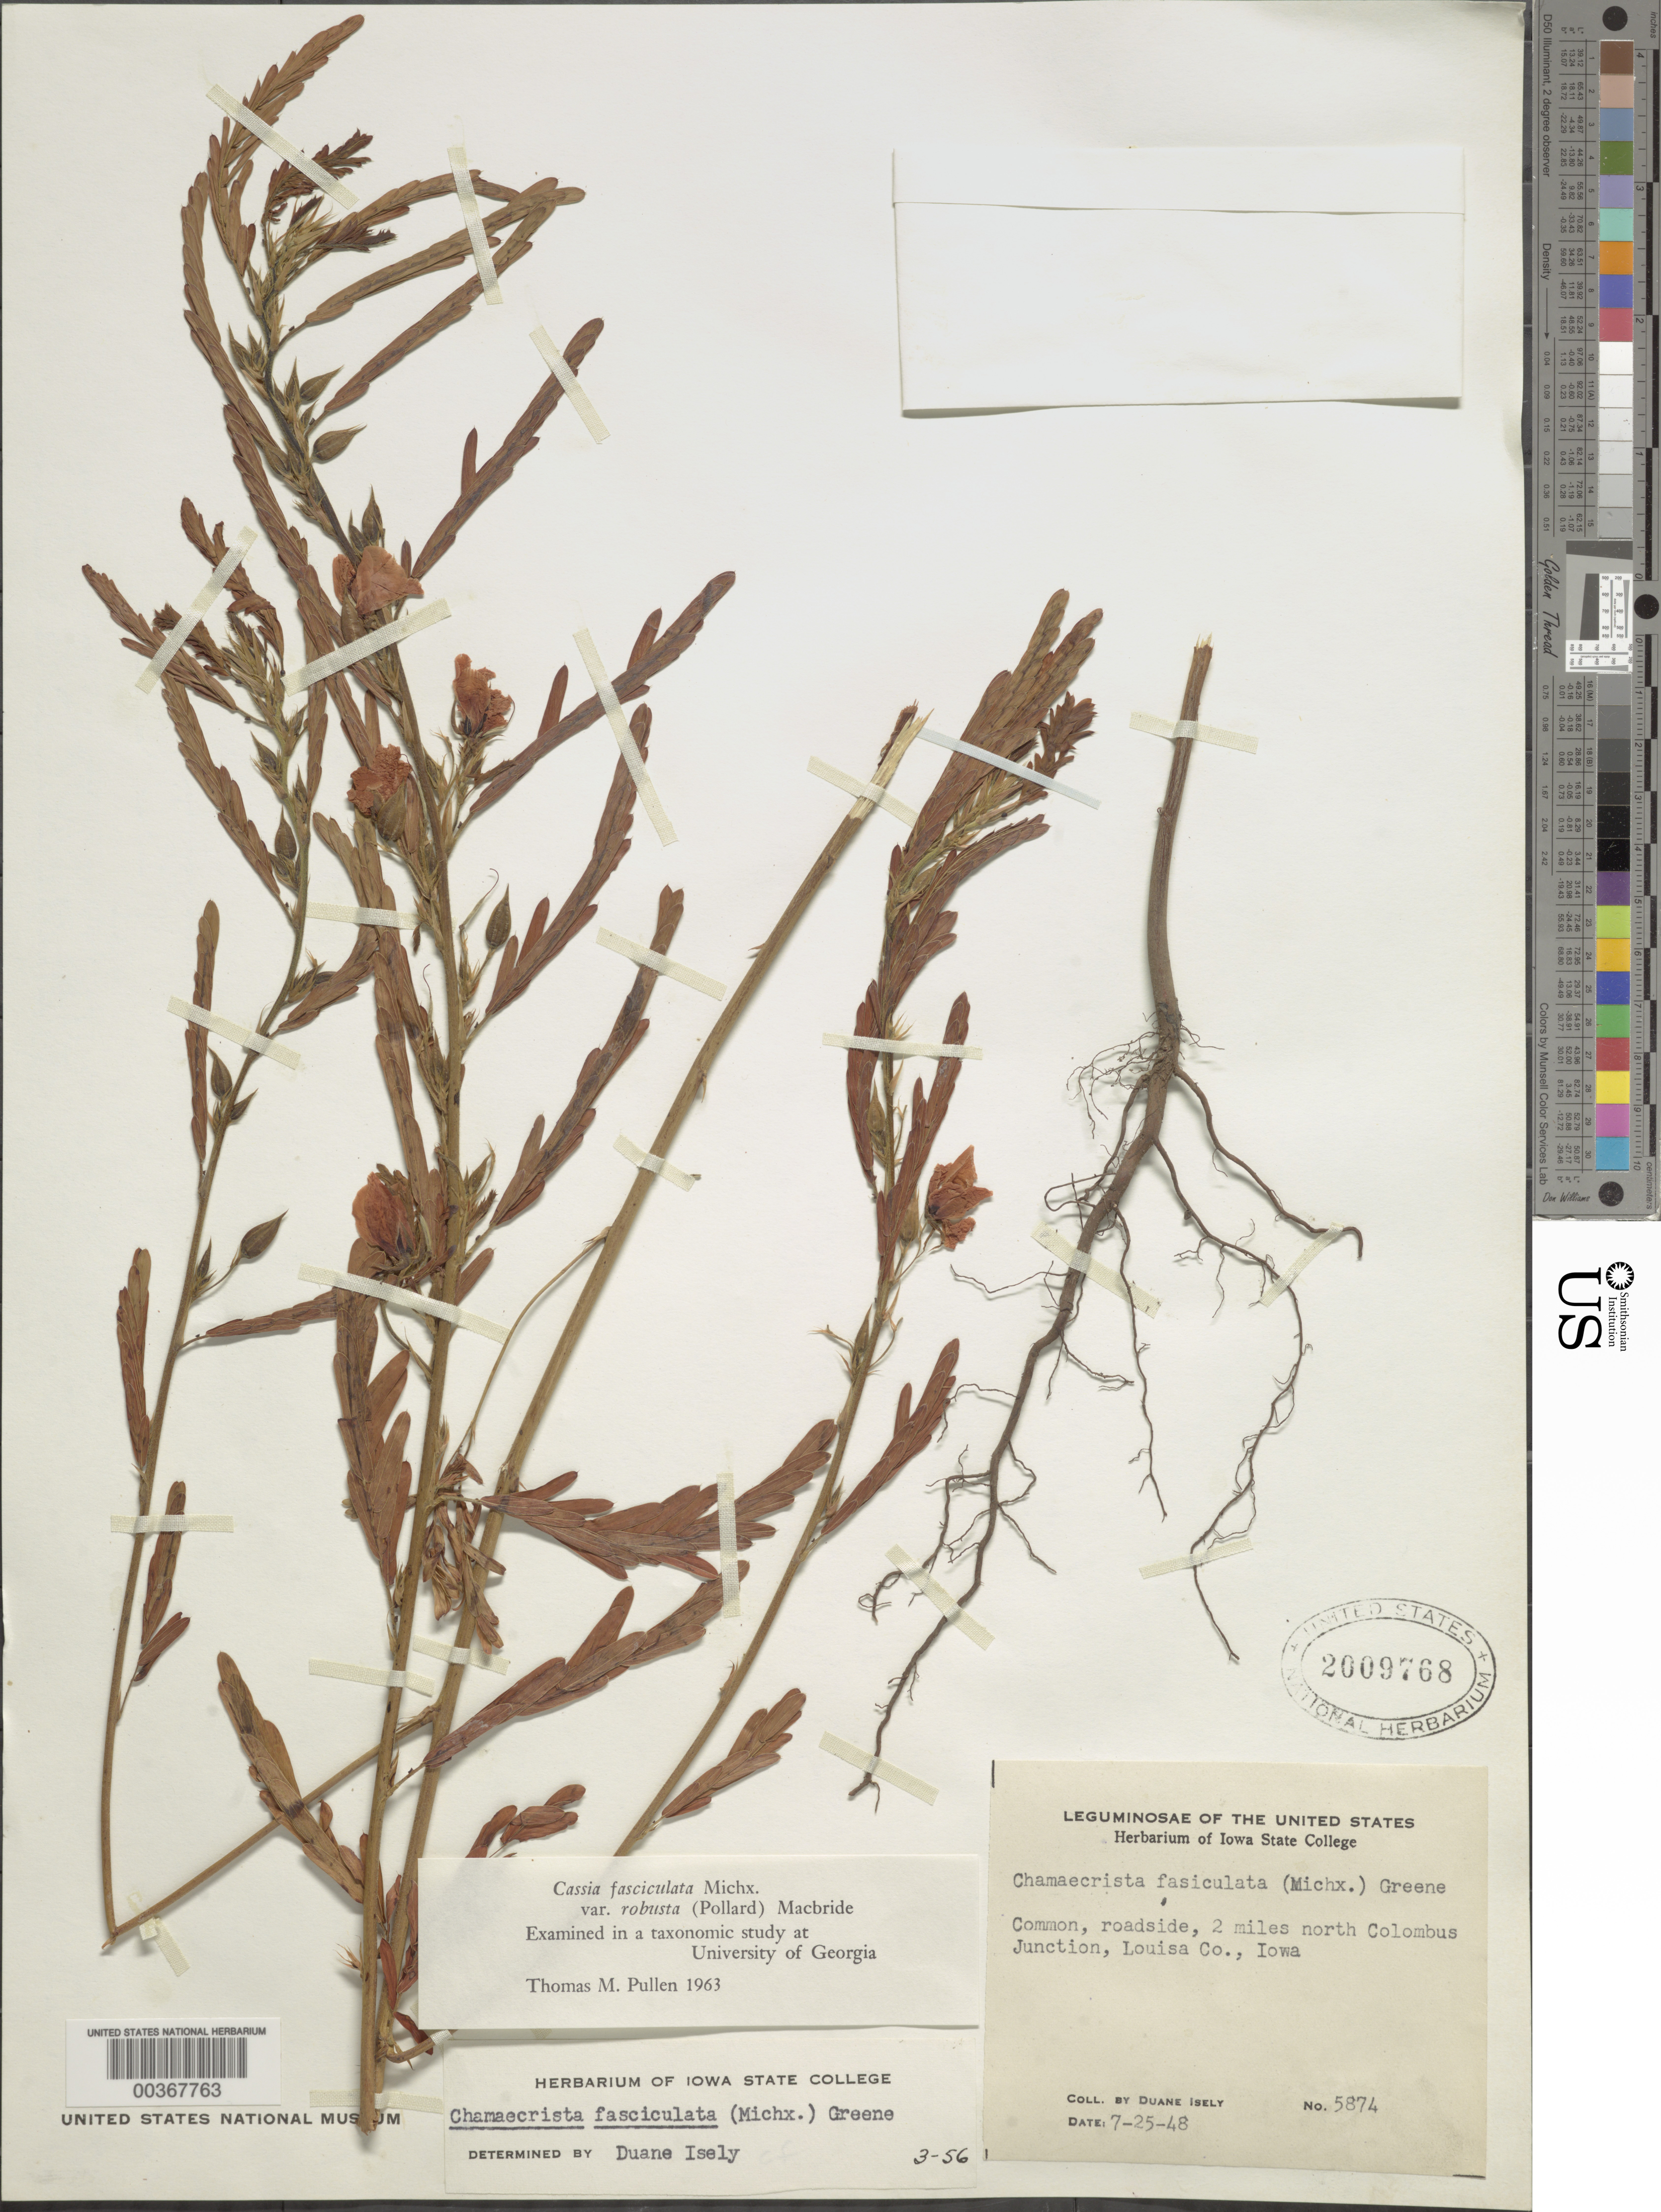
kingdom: Plantae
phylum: Tracheophyta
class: Magnoliopsida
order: Fabales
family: Fabaceae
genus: Chamaecrista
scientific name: Chamaecrista fasciculata var. robusta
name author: (Pollard) Moldenke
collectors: D. Isely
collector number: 5874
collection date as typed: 25 Jul 1948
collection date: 1948-07-25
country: United States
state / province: Iowa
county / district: Louisa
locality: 2 mi n colombus junction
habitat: Roadside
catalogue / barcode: US 2009768